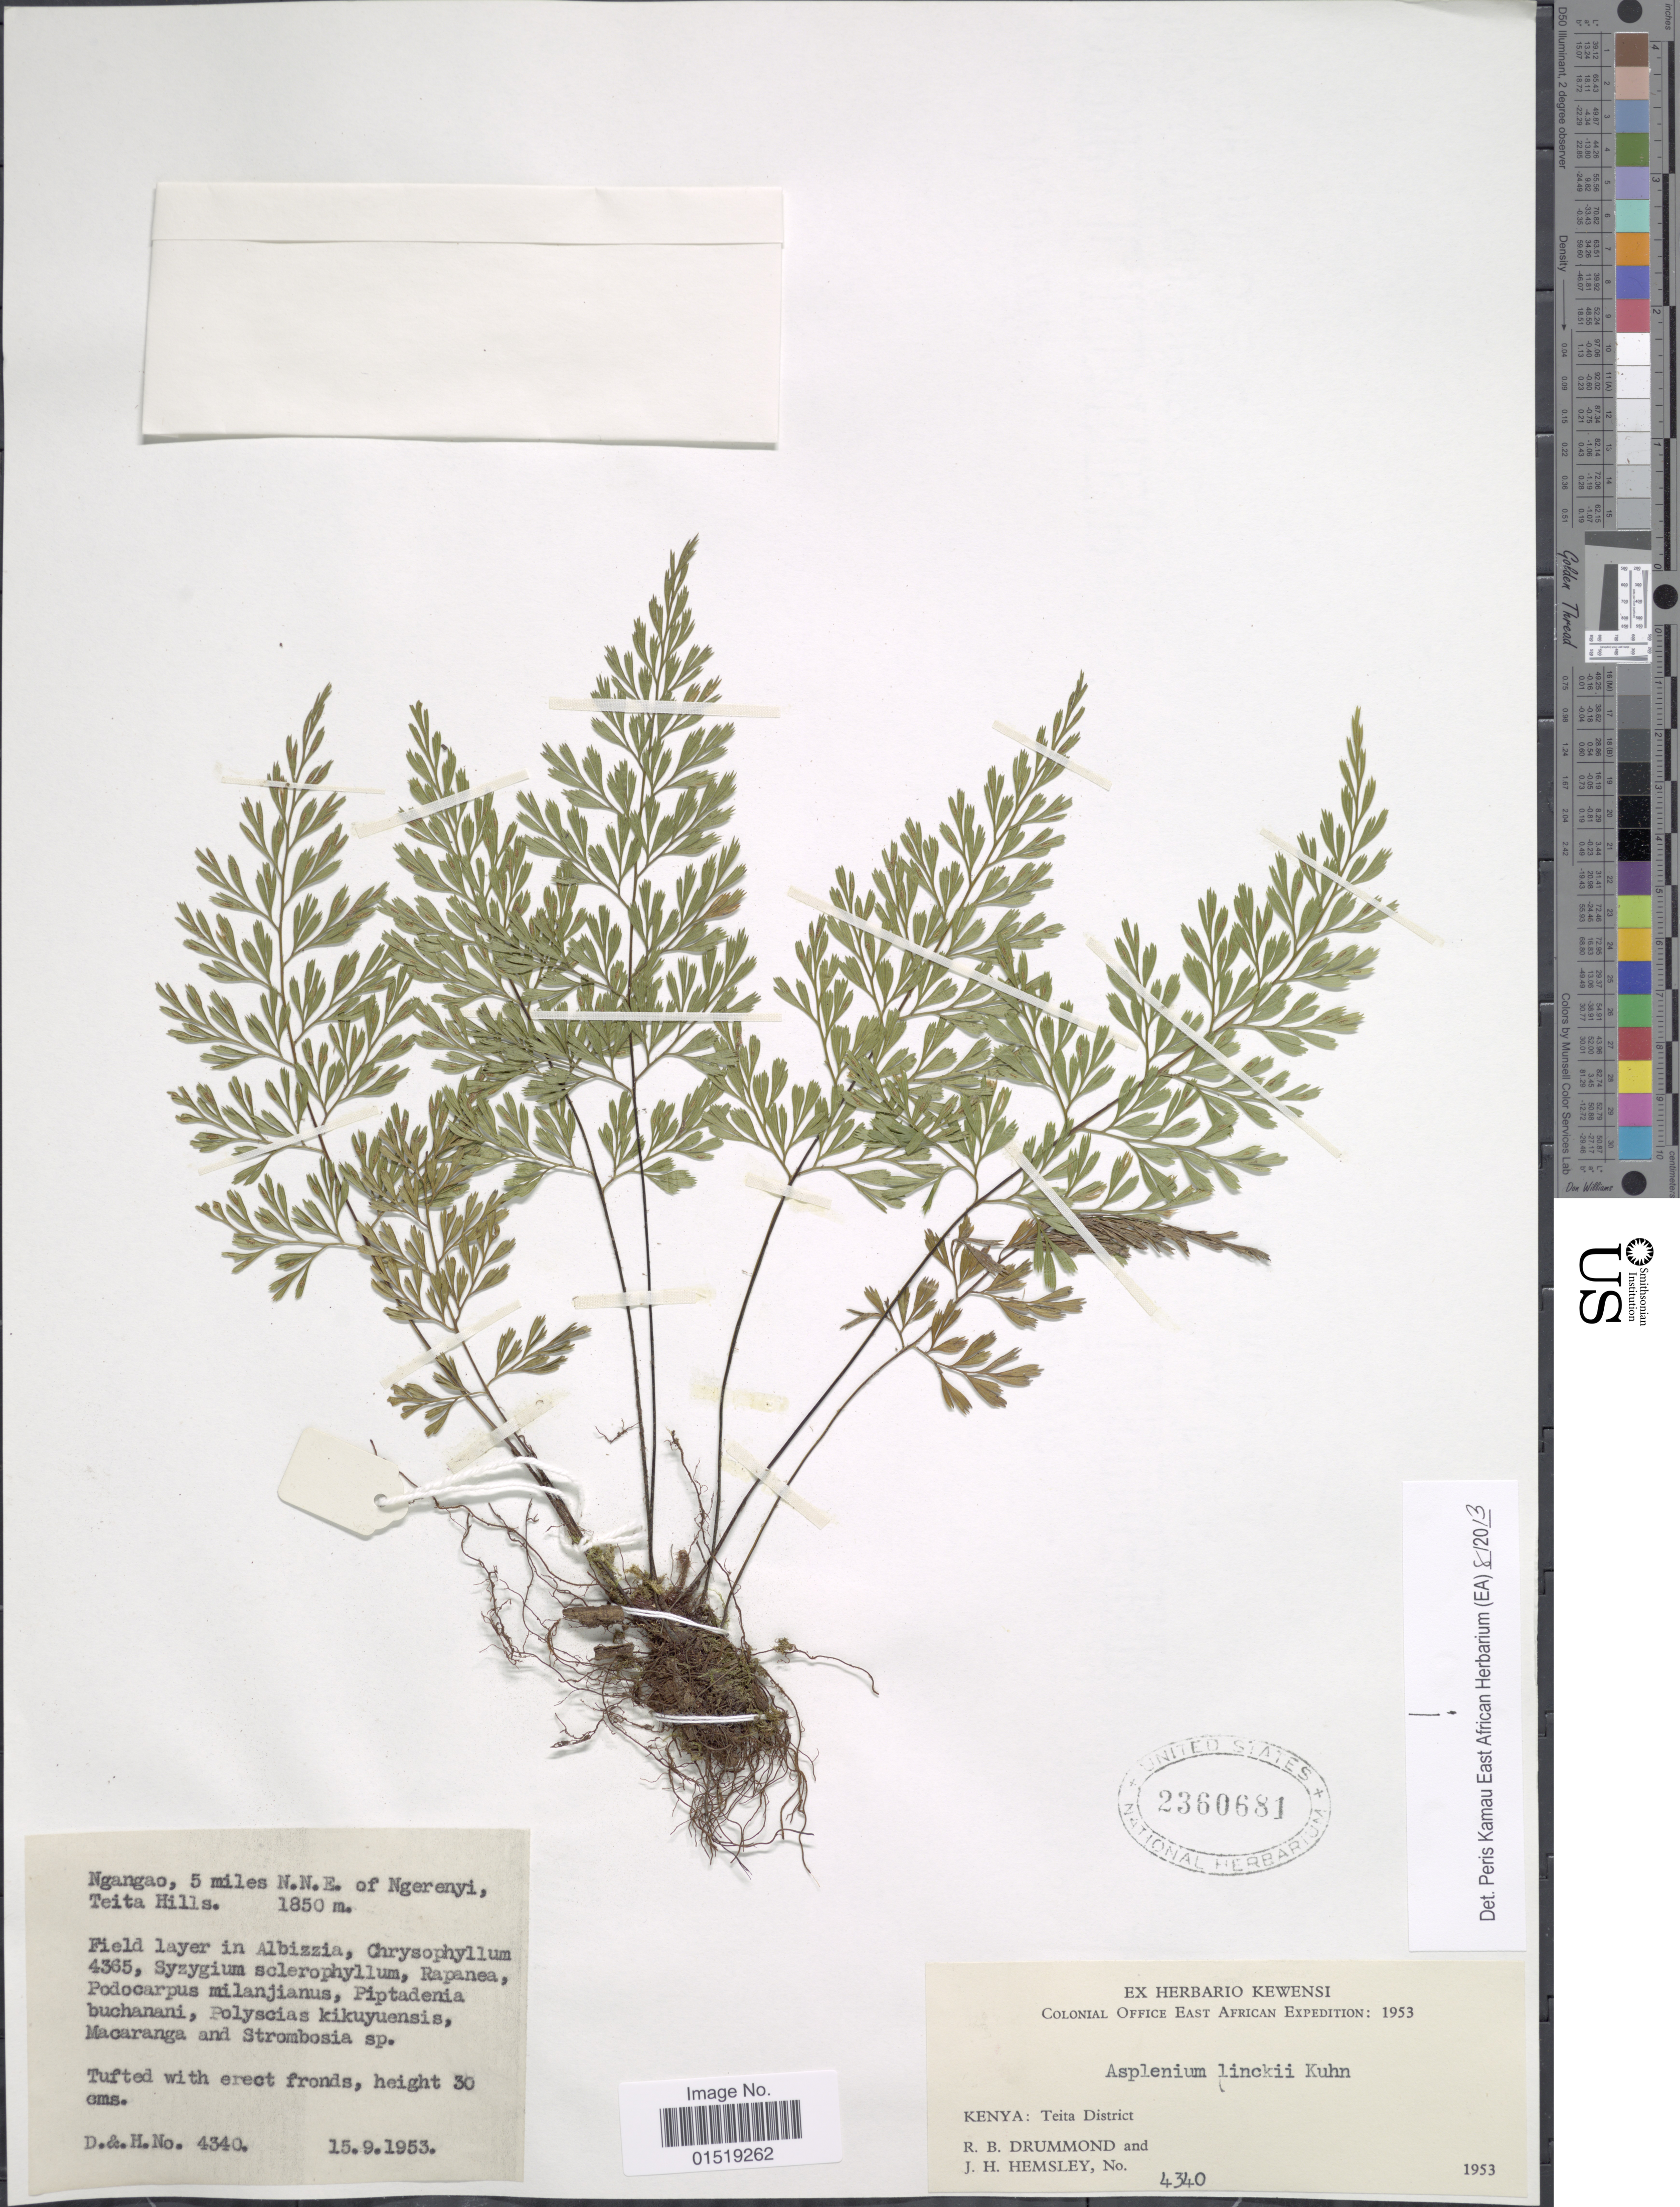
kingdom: Plantae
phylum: Tracheophyta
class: Polypodiopsida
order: Polypodiales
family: Aspleniaceae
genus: Asplenium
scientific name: Asplenium linckii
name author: Kuhn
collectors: R. Drummond & J. H. Hemsley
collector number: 4340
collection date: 1953-09-15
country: Kenya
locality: Teita District. Ngangao, 5 miles N.N.E. of Ngerenyi, Teita Hills.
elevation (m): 1850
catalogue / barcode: US 2360681